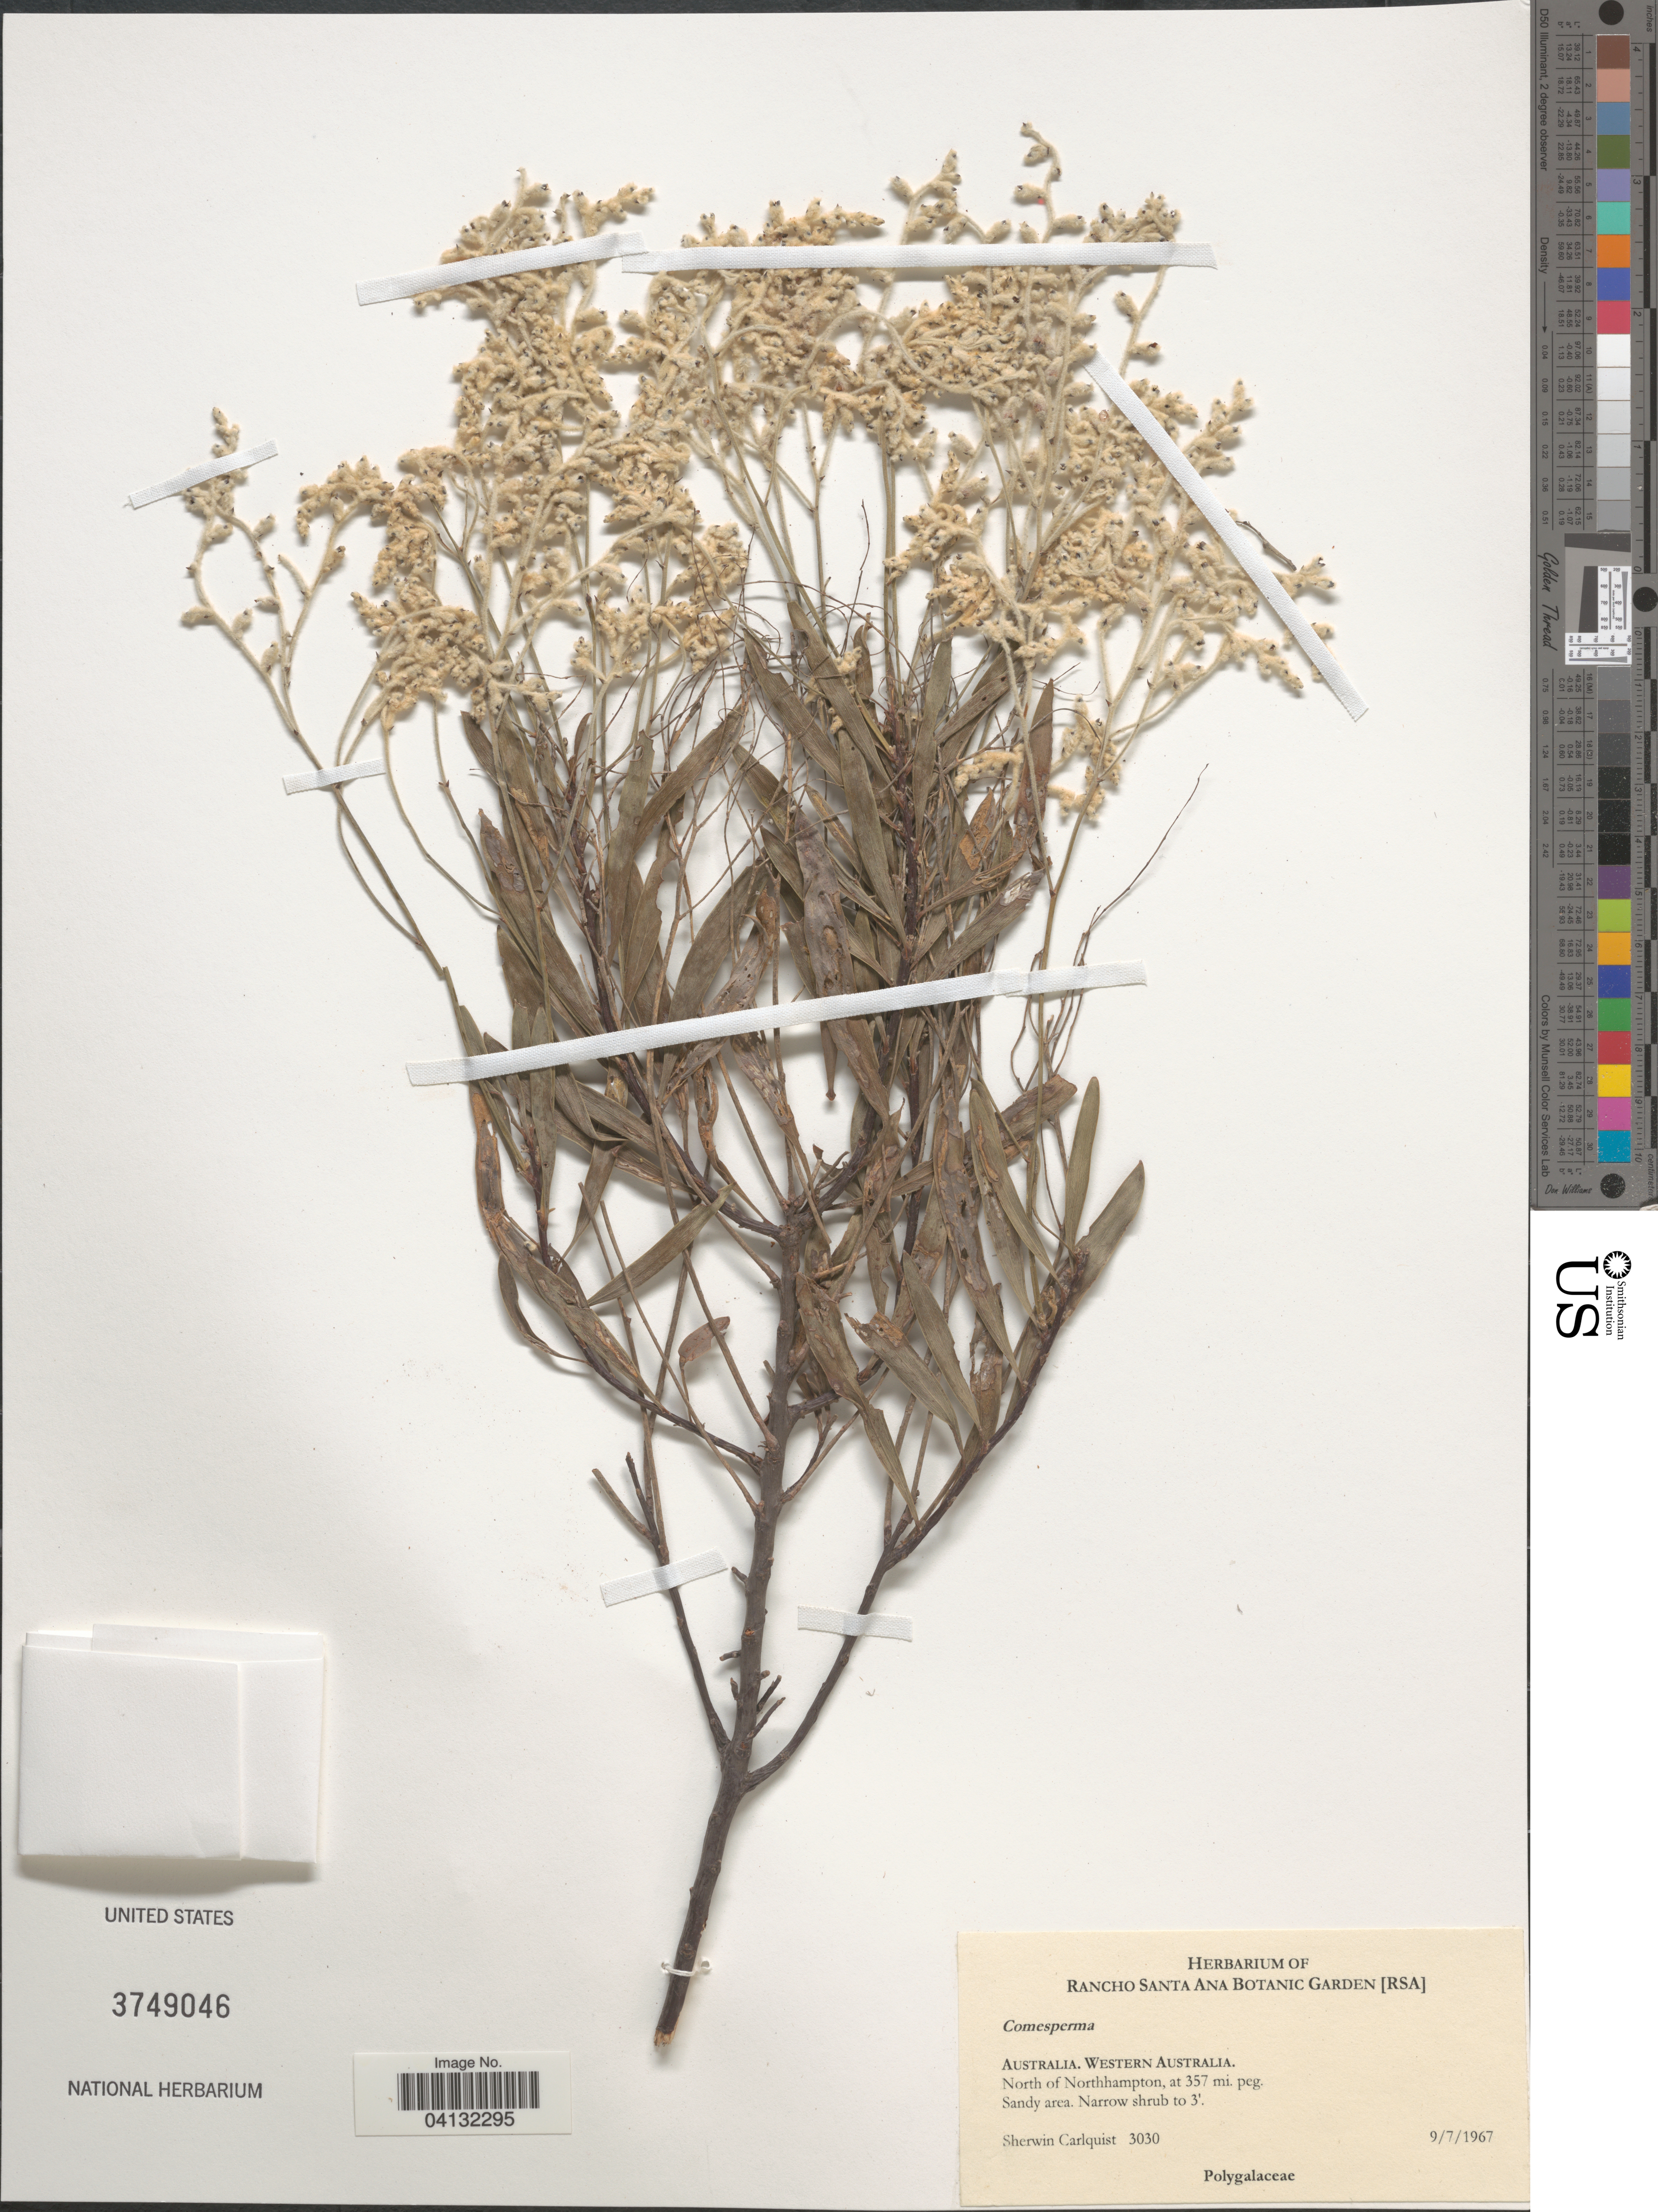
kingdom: Plantae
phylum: Tracheophyta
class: Magnoliopsida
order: Fabales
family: Polygalaceae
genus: Comesperma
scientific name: Comesperma sp.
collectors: S. Carlquist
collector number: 3030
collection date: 1967-09-07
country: Australia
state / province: Western Australia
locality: North of Northhampton, at 357 mi. peg.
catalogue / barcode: US 3749046